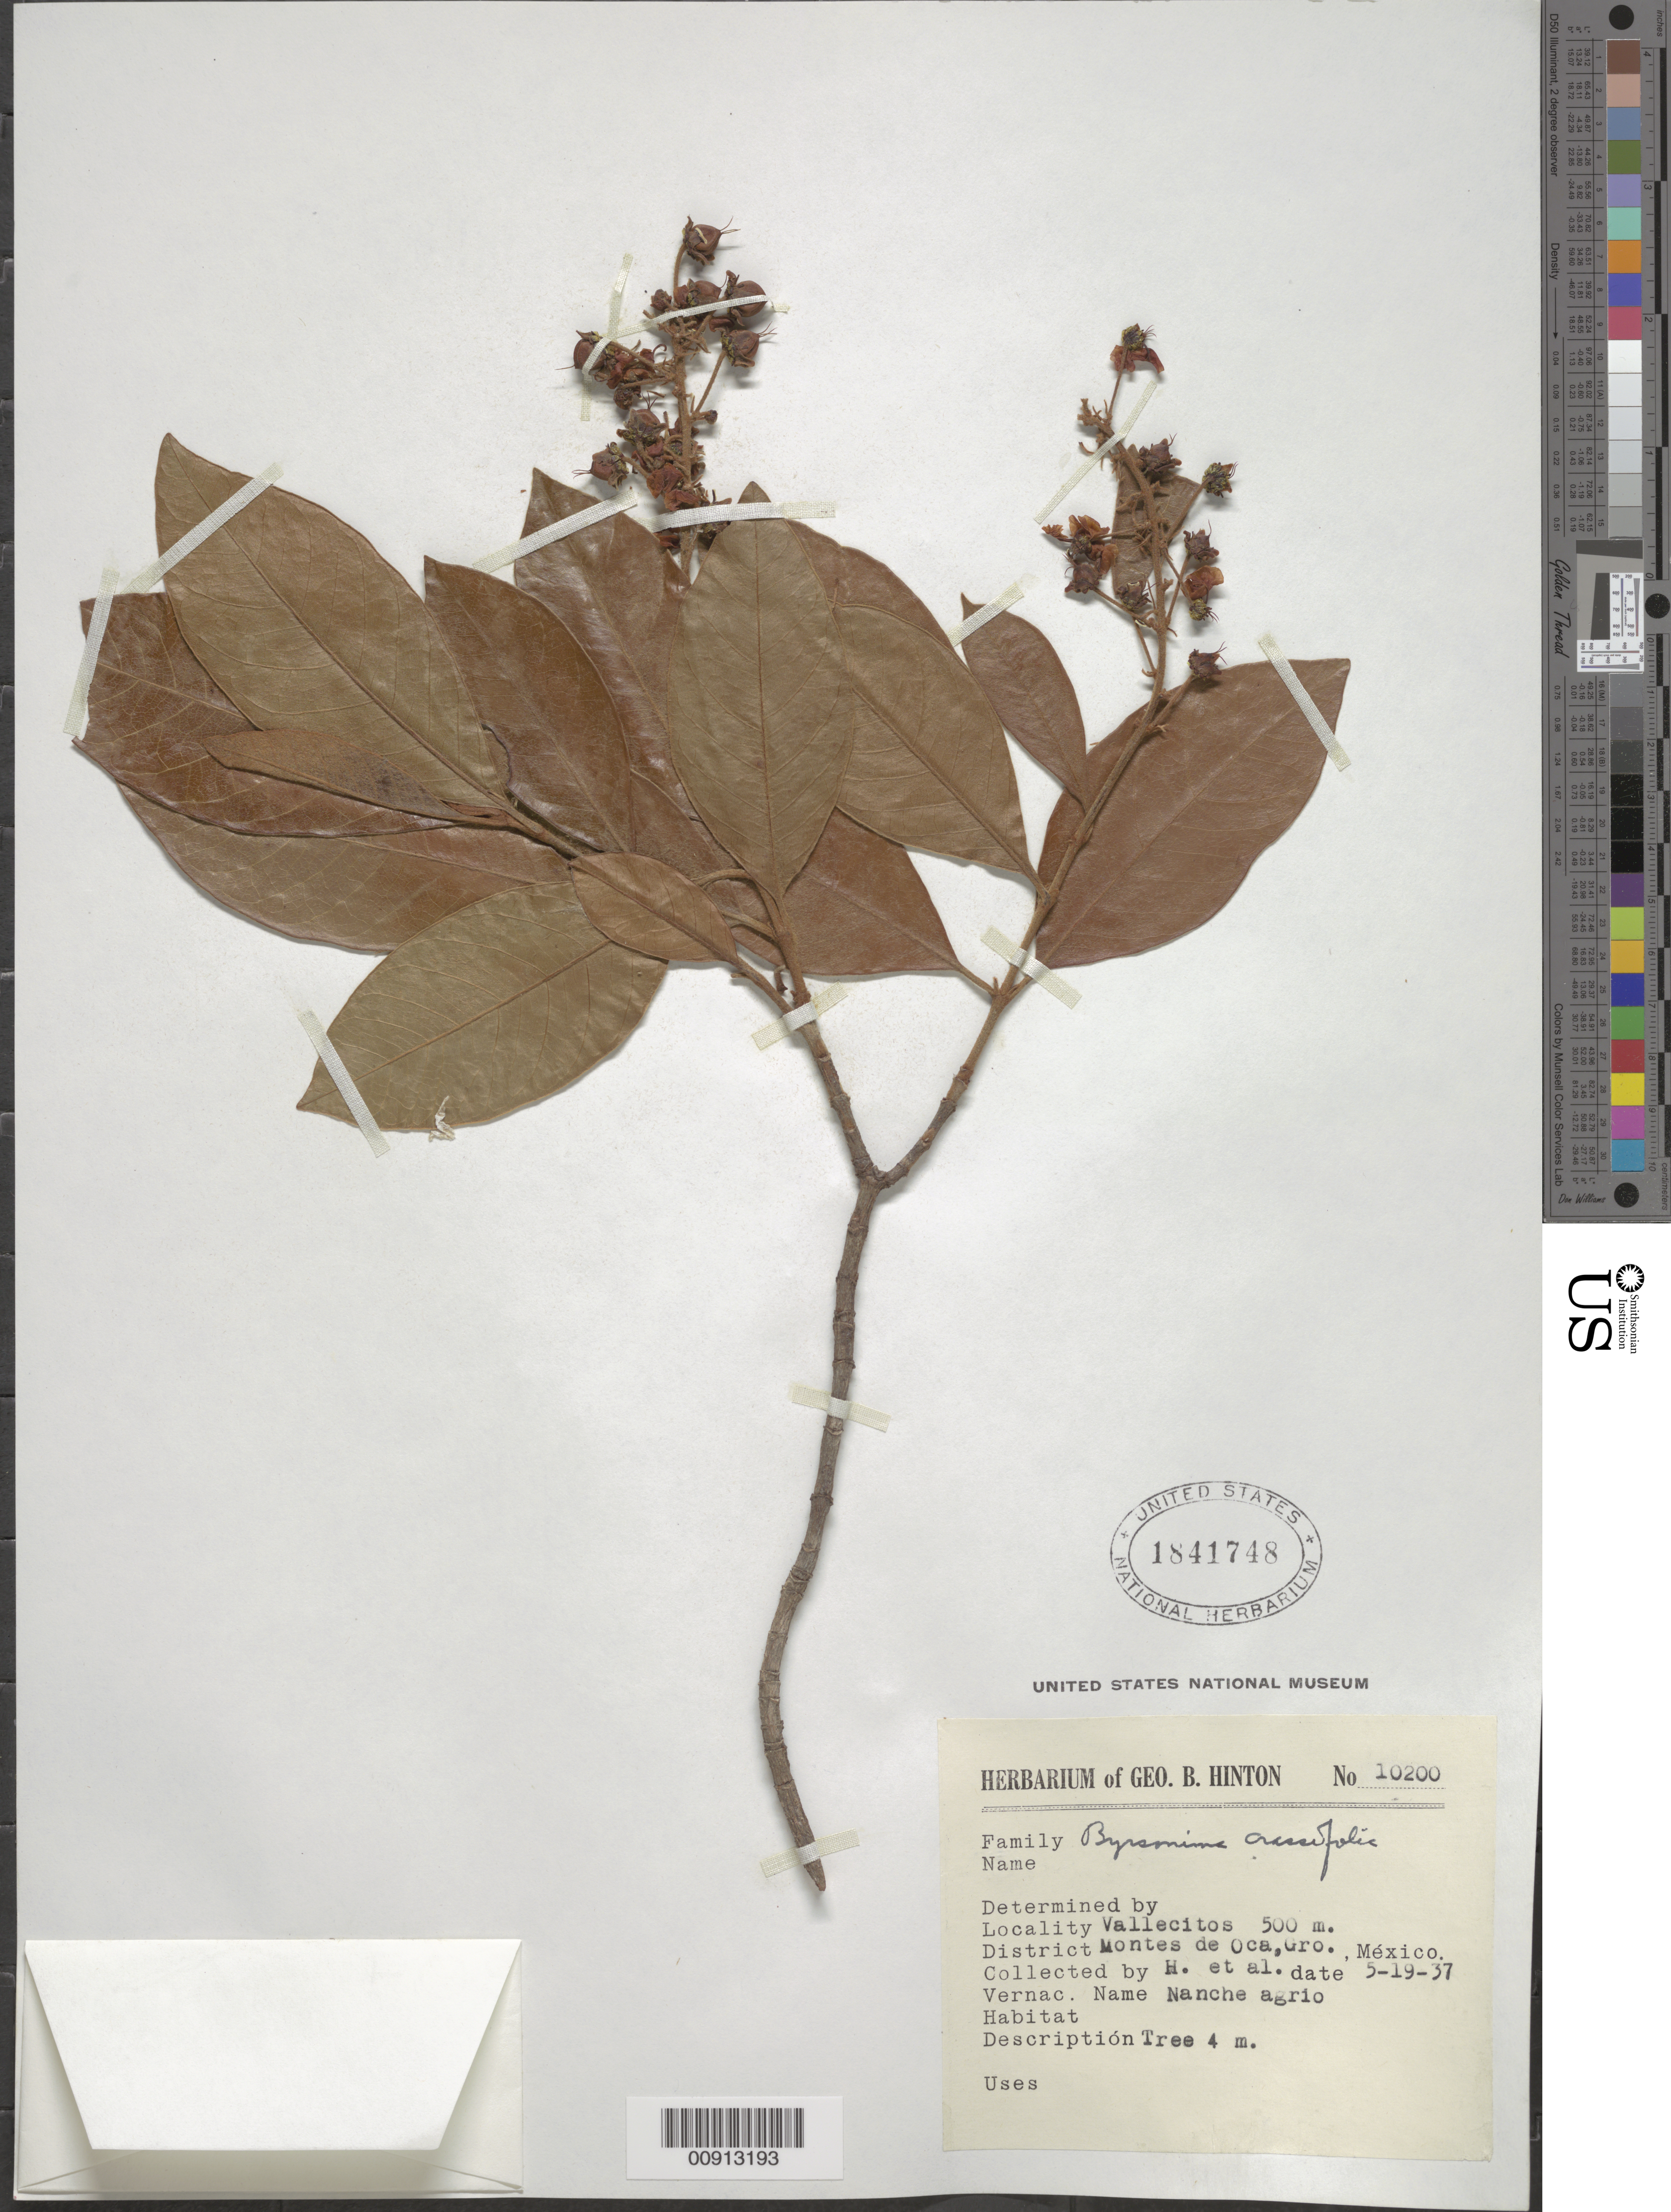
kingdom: Plantae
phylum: Tracheophyta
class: Magnoliopsida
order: Malpighiales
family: Malpighiaceae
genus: Byrsonima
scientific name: Byrsonima crassifolia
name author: (L.) Kunth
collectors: G. B. Hinton & et al.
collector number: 10200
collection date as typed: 19 May 1937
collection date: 1937-05-19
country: Mexico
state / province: Guerrero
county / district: Montes de Oca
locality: Vallecitos, District Montes de Oca, Guerrero.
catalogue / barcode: US 1841748